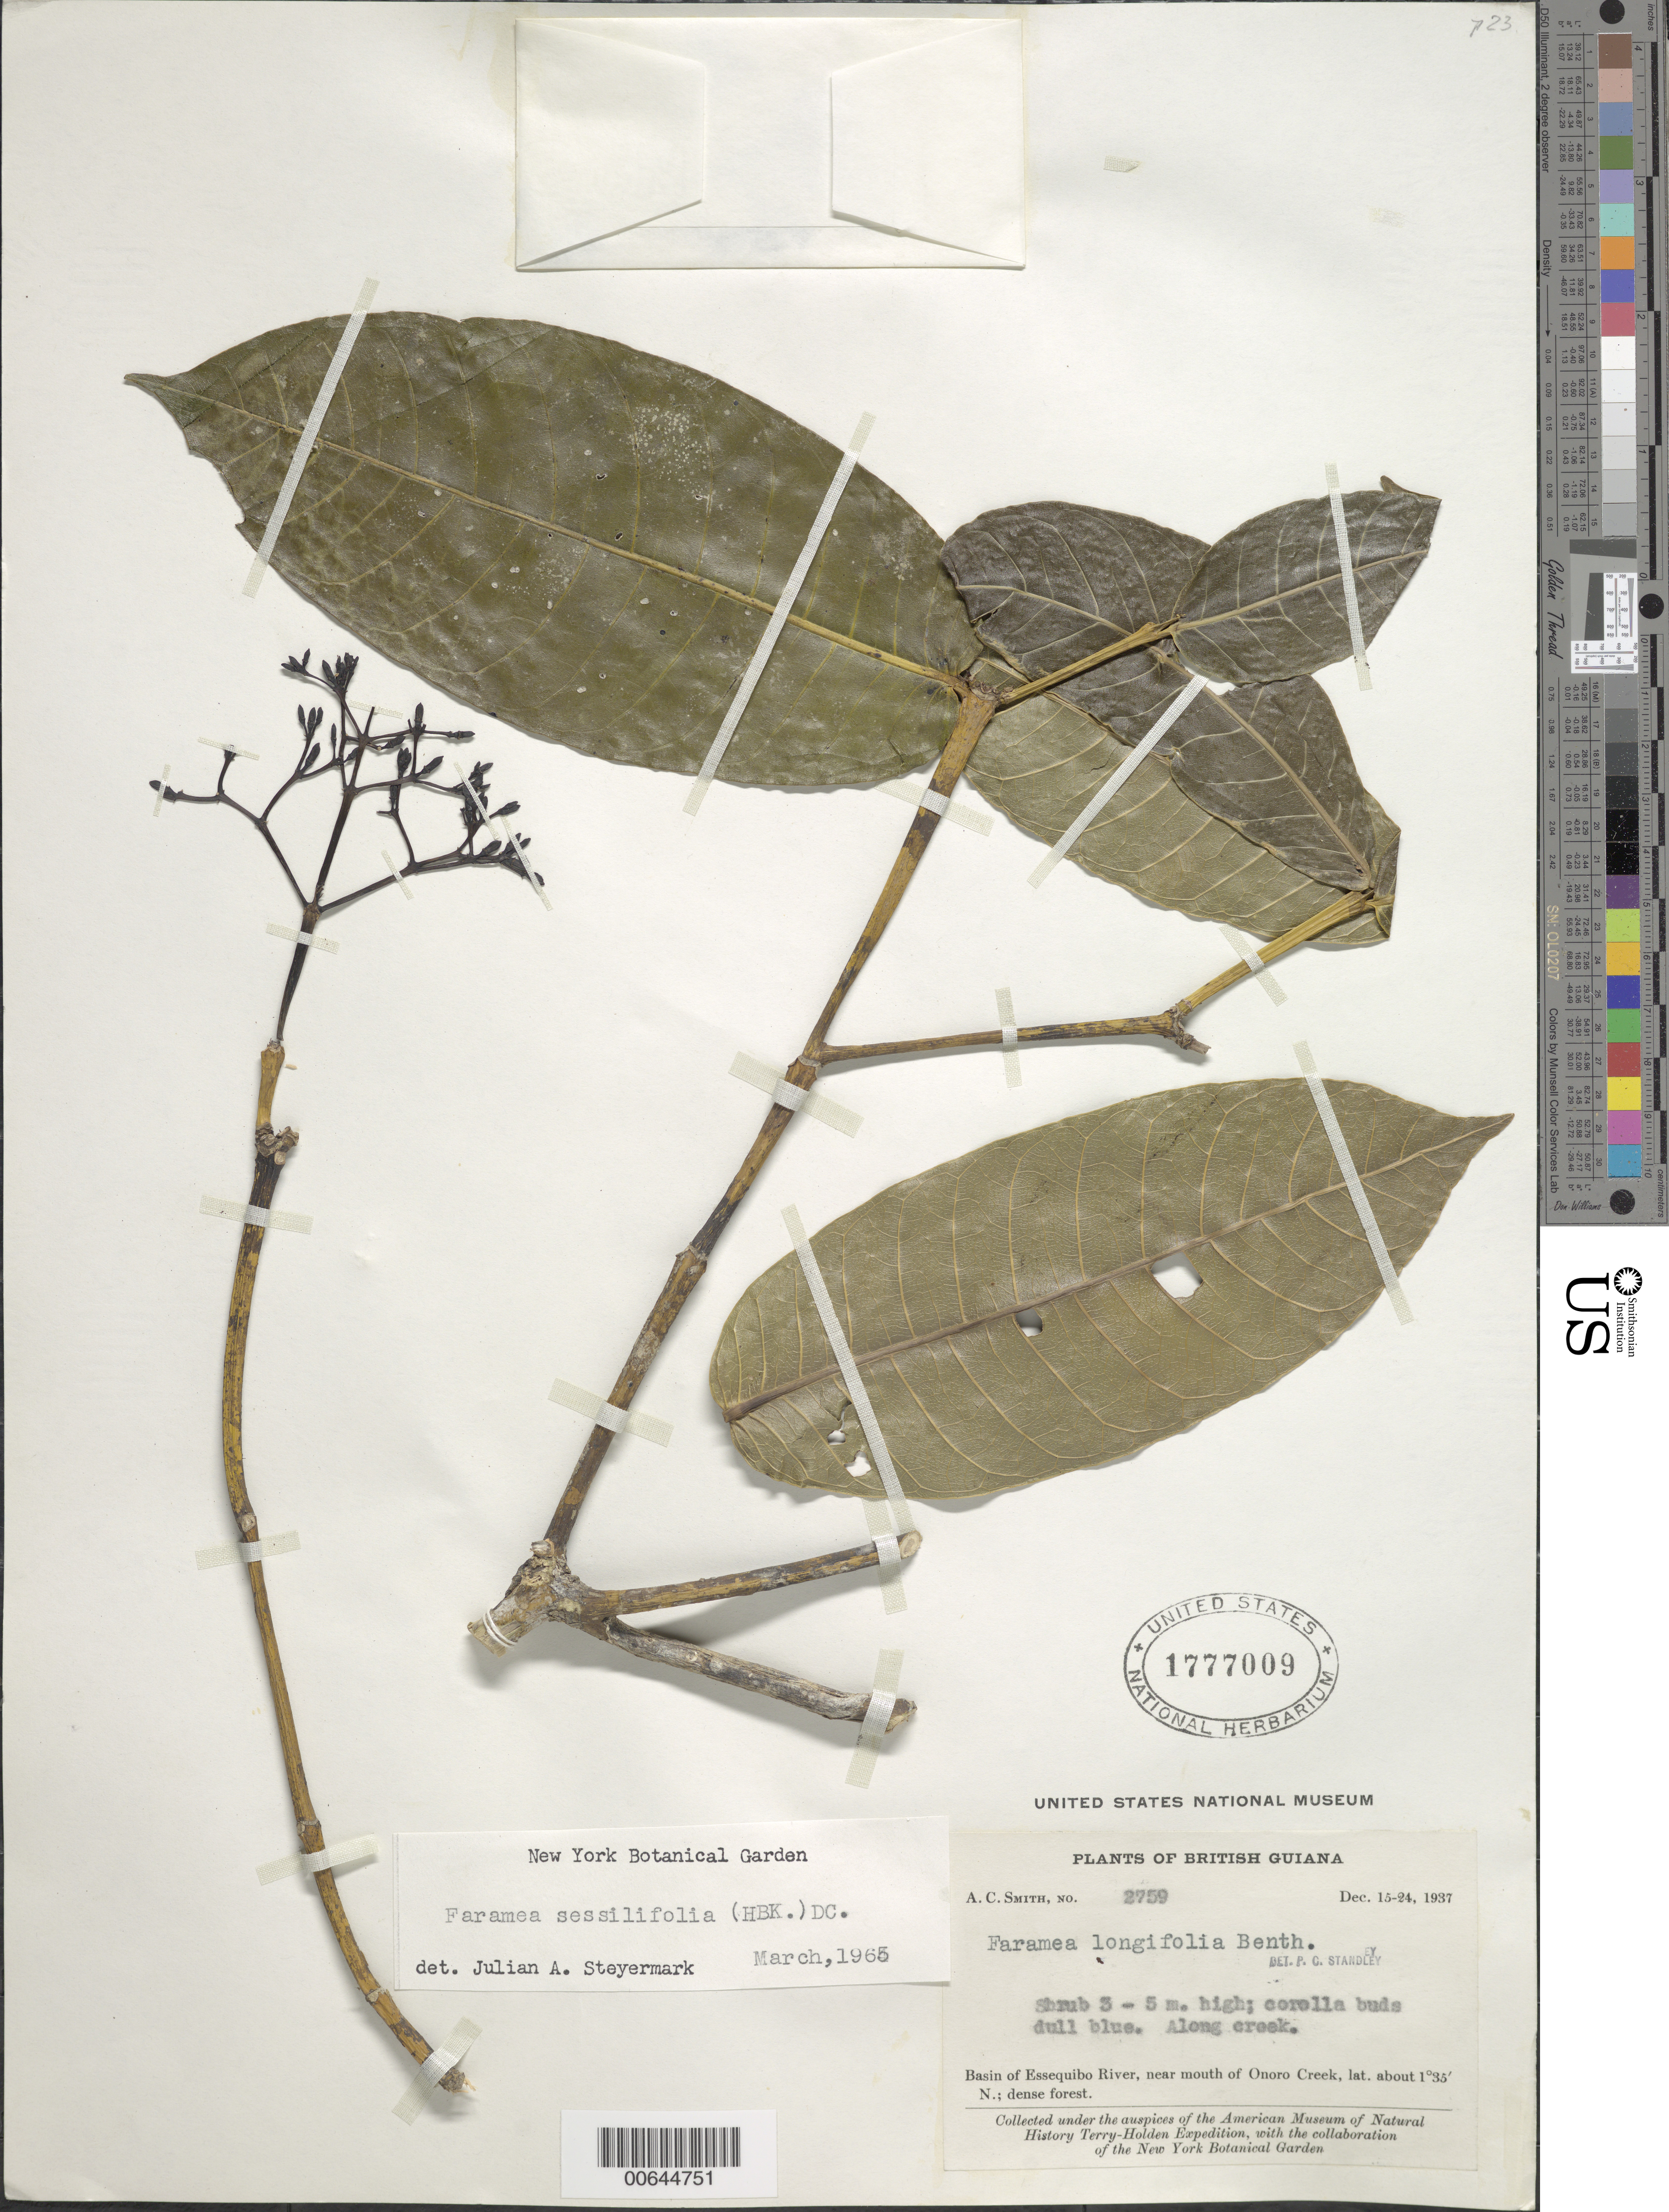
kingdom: Plantae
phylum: Tracheophyta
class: Magnoliopsida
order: Gentianales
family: Rubiaceae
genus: Faramea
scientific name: Faramea sessilifolia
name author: (Kunth) DC.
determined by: Steyermark, Julian A., (VEN)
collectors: A. C. Smith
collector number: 2759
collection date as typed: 15-Dec-37 to 24-Dec-37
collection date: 1937-12-15/1937-12-24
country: Guyana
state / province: U. Takutu-U. Essequibo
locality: Onoro Creek (near mouth), Essequibo River basin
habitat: Dense forest along creek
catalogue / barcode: US 1777009